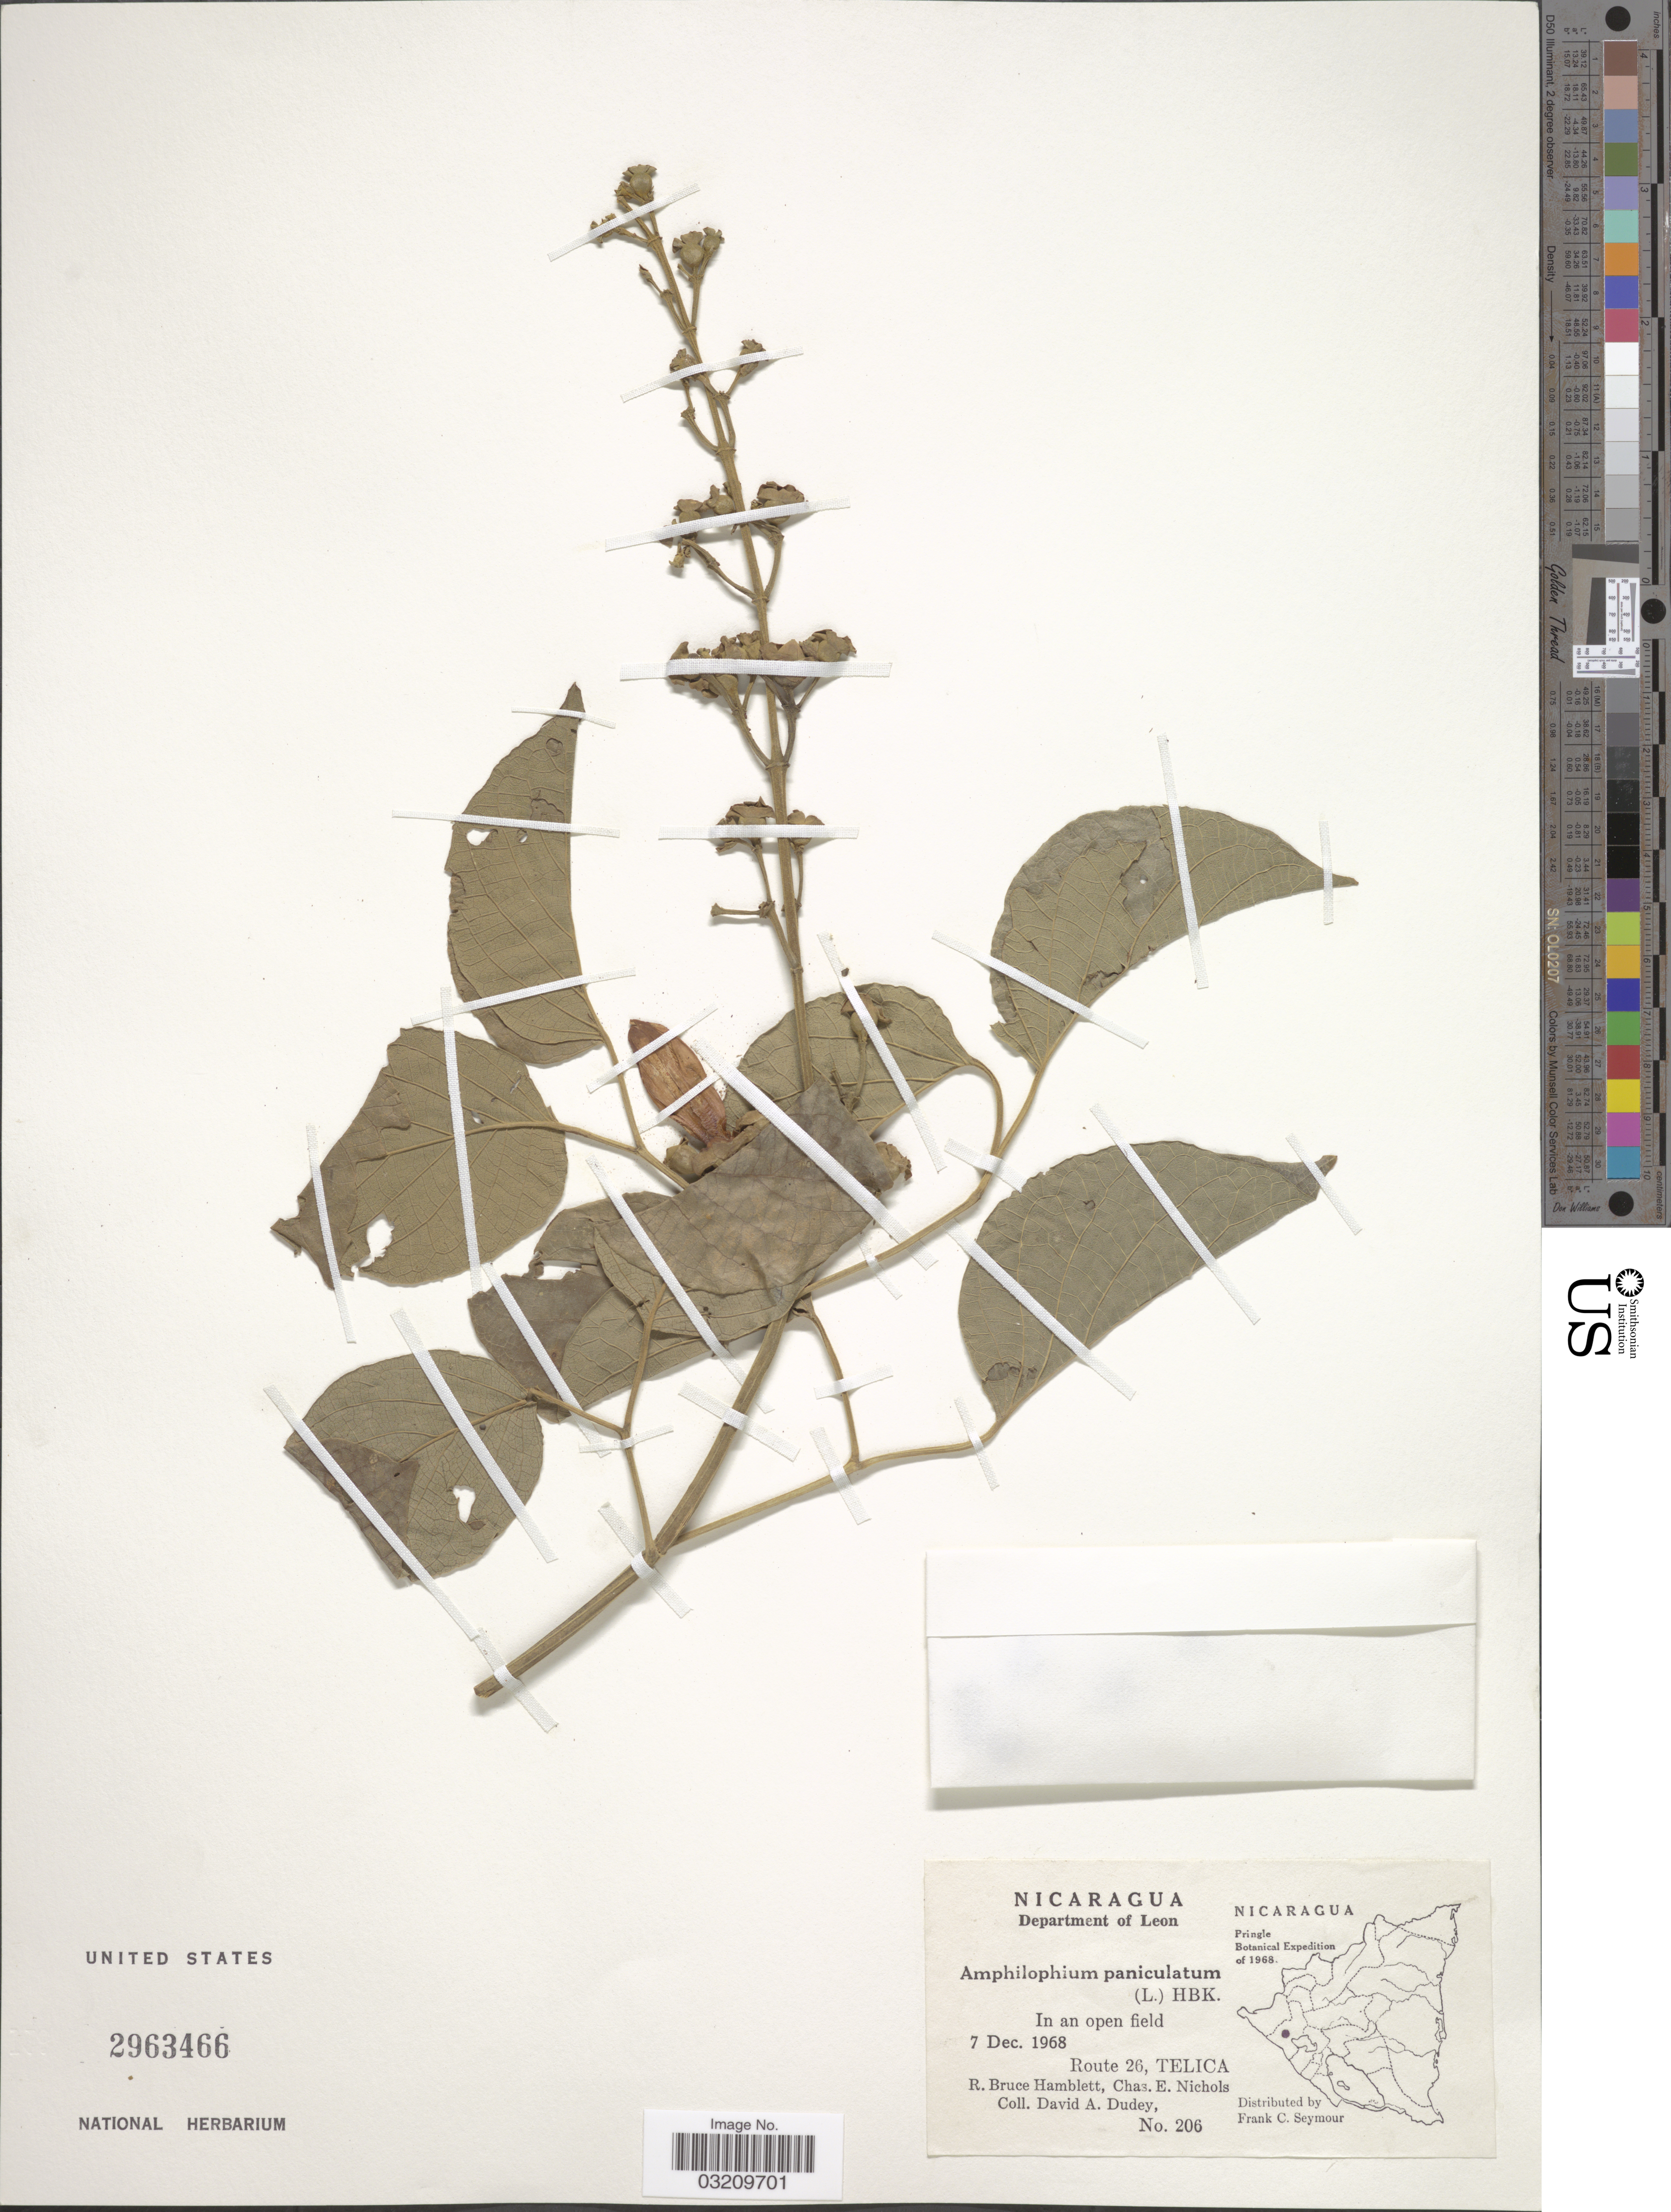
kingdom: Plantae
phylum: Tracheophyta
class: Magnoliopsida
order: Lamiales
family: Bignoniaceae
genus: Amphilophium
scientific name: Amphilophium paniculatum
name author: (L.) Kunth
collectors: D. Dudey, R. Hamblett & C. Nichols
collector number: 206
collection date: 1968-12-07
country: Nicaragua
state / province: Leon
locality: Department of Leon. Route 26, Telica.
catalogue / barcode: US 2963466